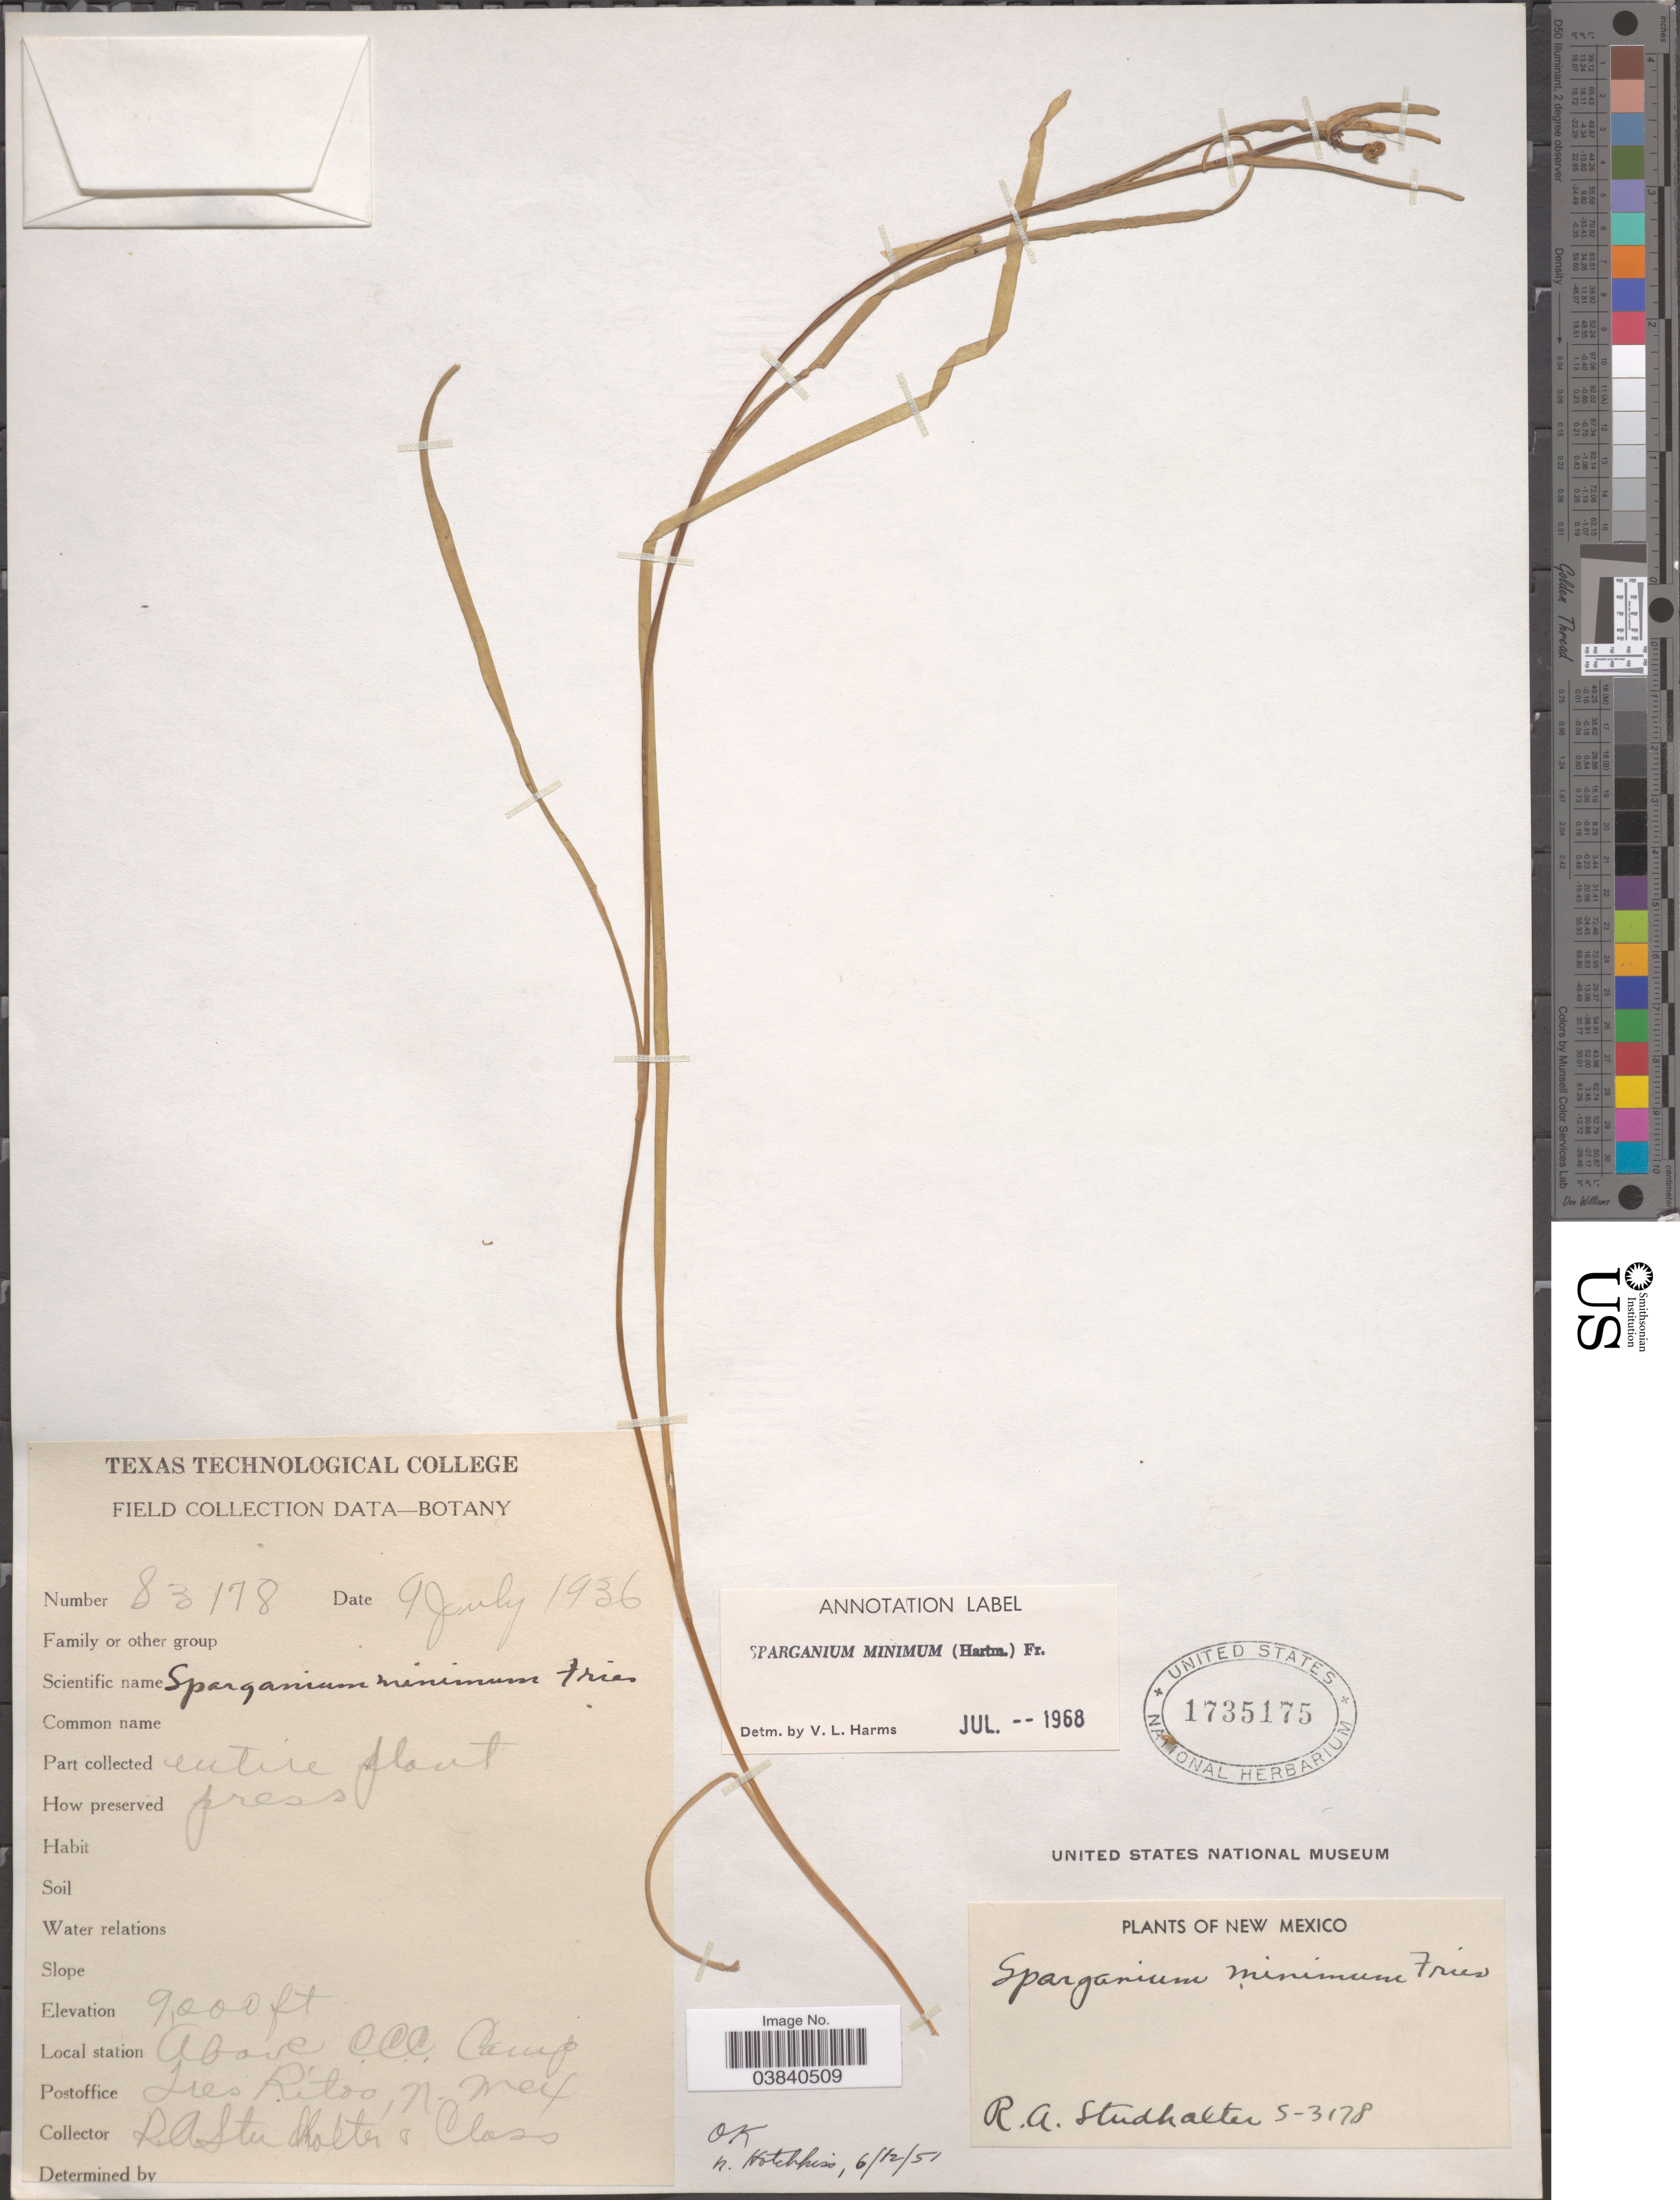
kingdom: Plantae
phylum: Tracheophyta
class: Liliopsida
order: Poales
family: Typhaceae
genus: Sparganium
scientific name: Sparganium minimum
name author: Wallr.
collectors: R. Studhalter & Class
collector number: S-3178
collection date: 1936-07-09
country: United States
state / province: New Mexico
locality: Station Above CCC Camp. Postoffice Tres Ritos.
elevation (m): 2743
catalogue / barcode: US 1735175